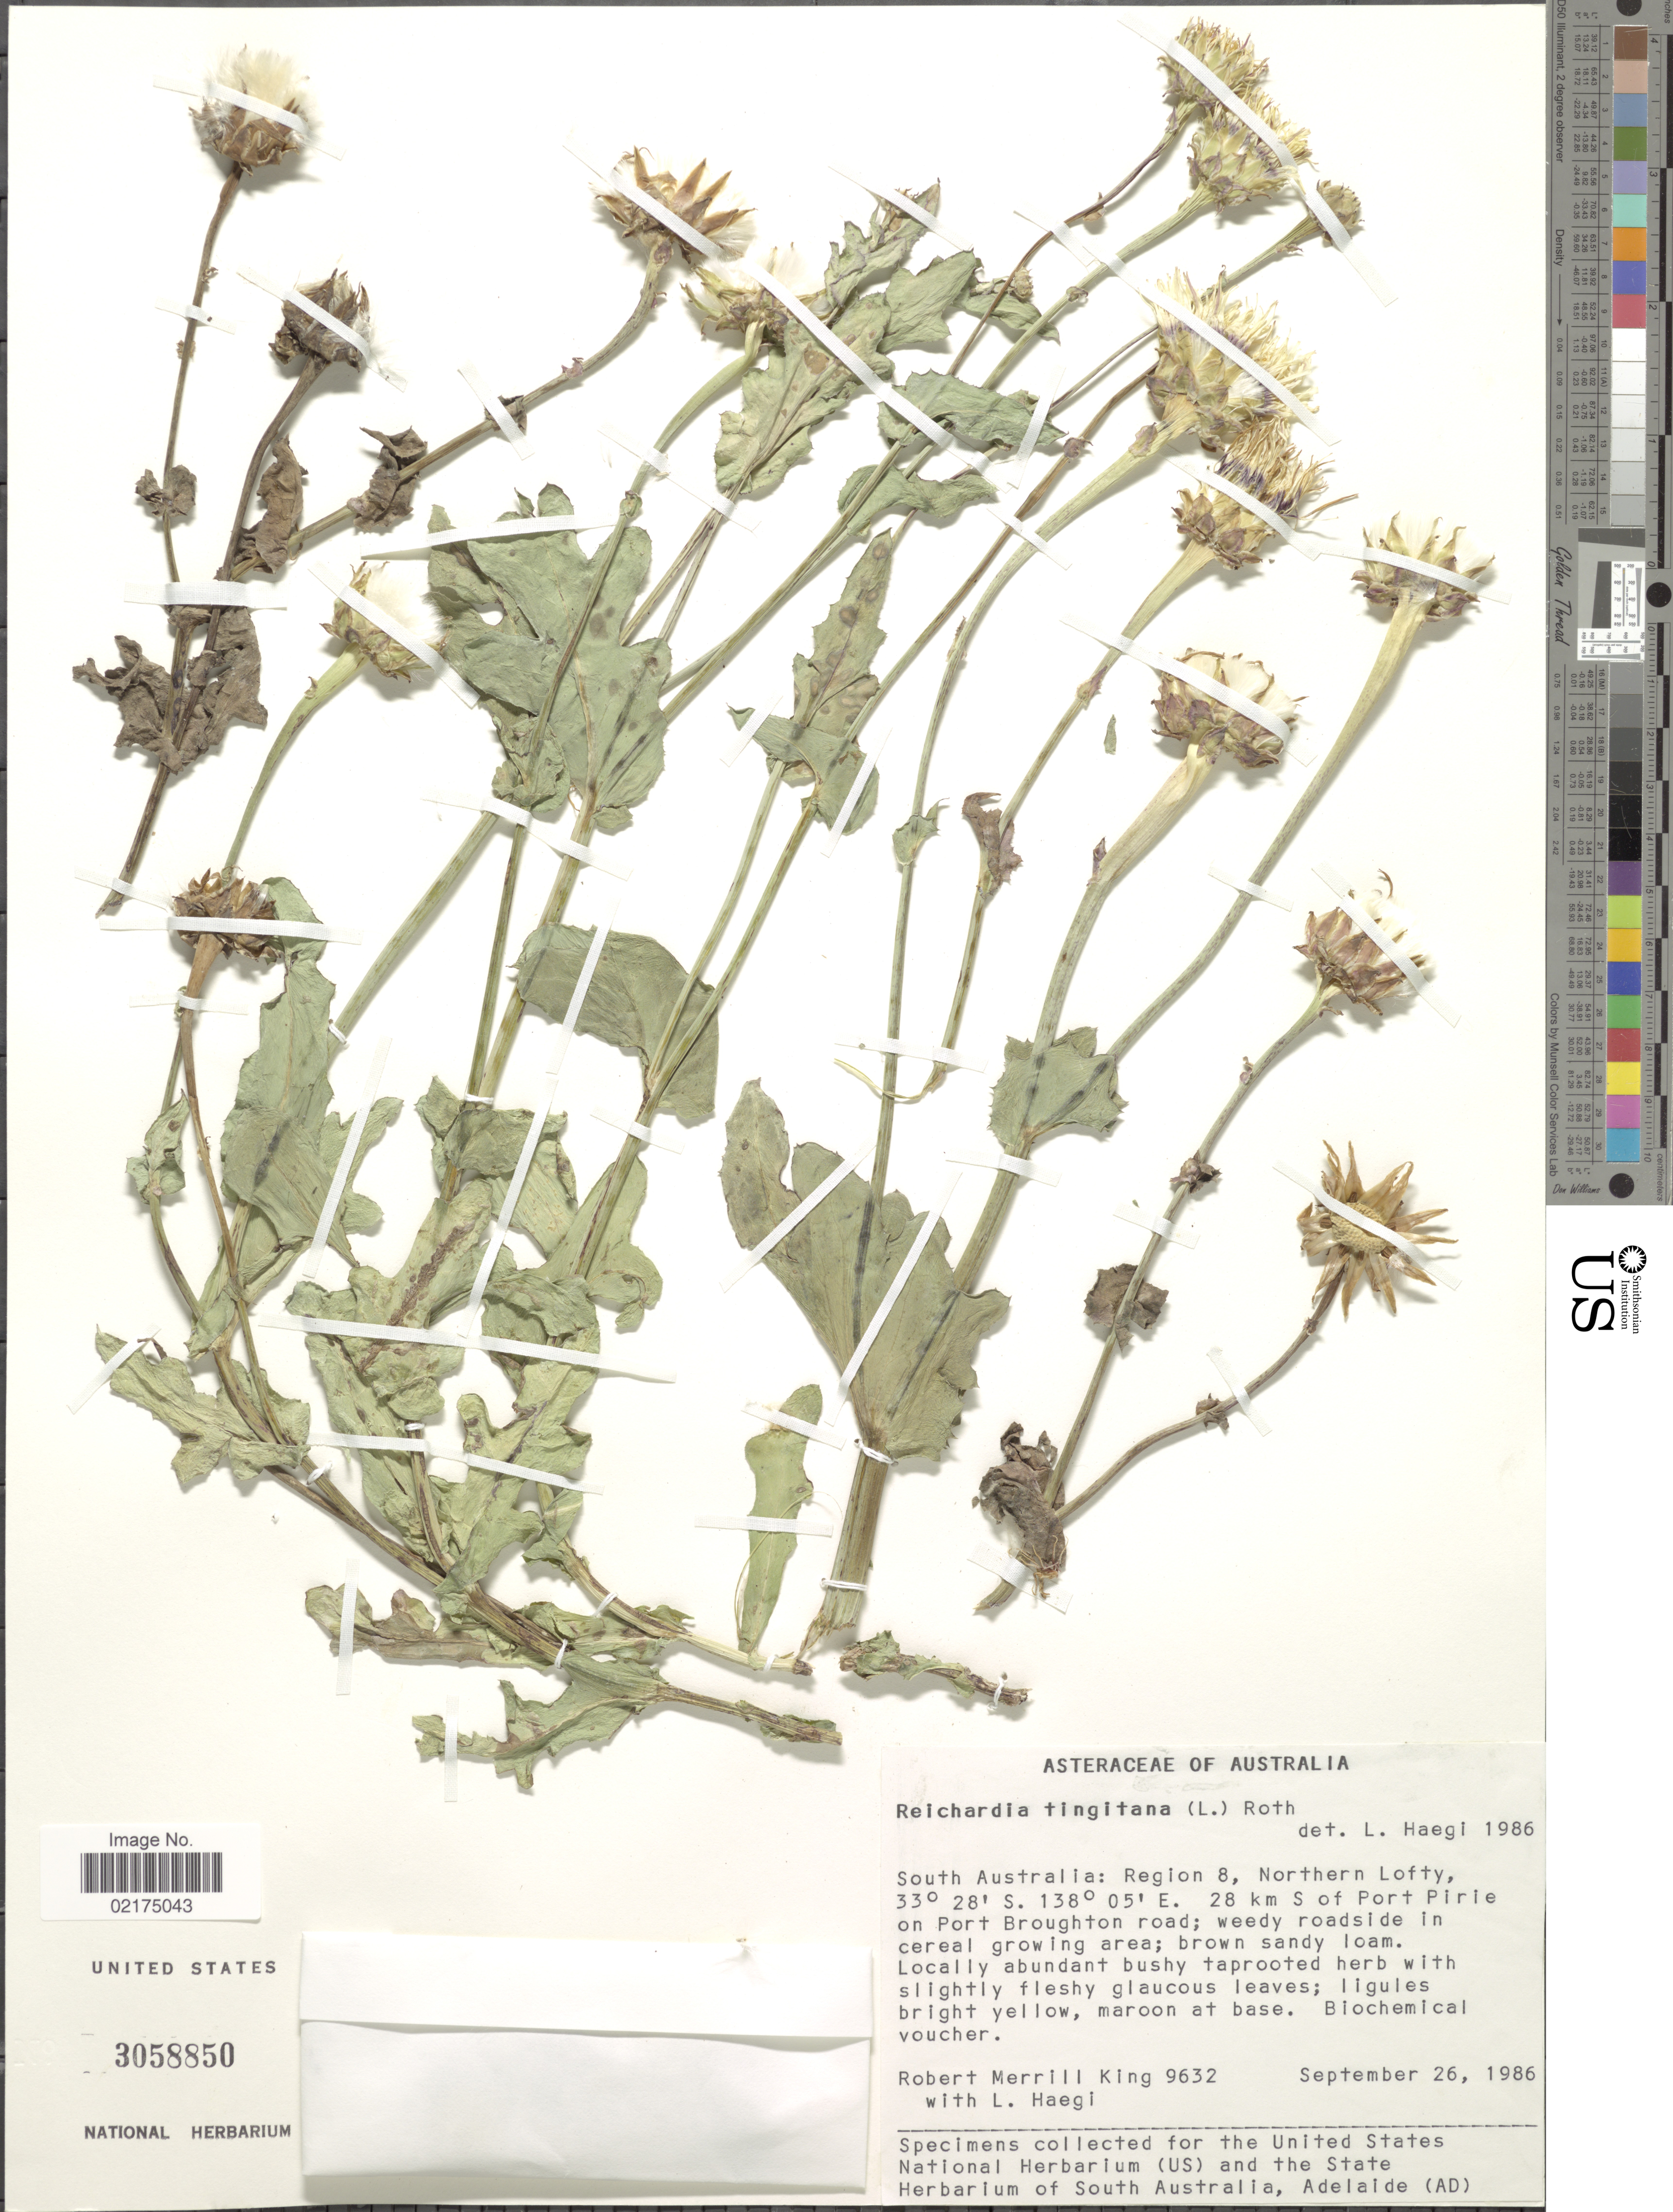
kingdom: Plantae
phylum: Tracheophyta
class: Magnoliopsida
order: Asterales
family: Asteraceae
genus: Reichardia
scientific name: Reichardia tingitana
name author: (L.) Roth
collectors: R. M. King & L. Haegi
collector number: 9632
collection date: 1986-09-26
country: Australia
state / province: South Australia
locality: Region 8, Northern Lofty. 28 km s of Port Pirie on Port Broughton road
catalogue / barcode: US 3058850